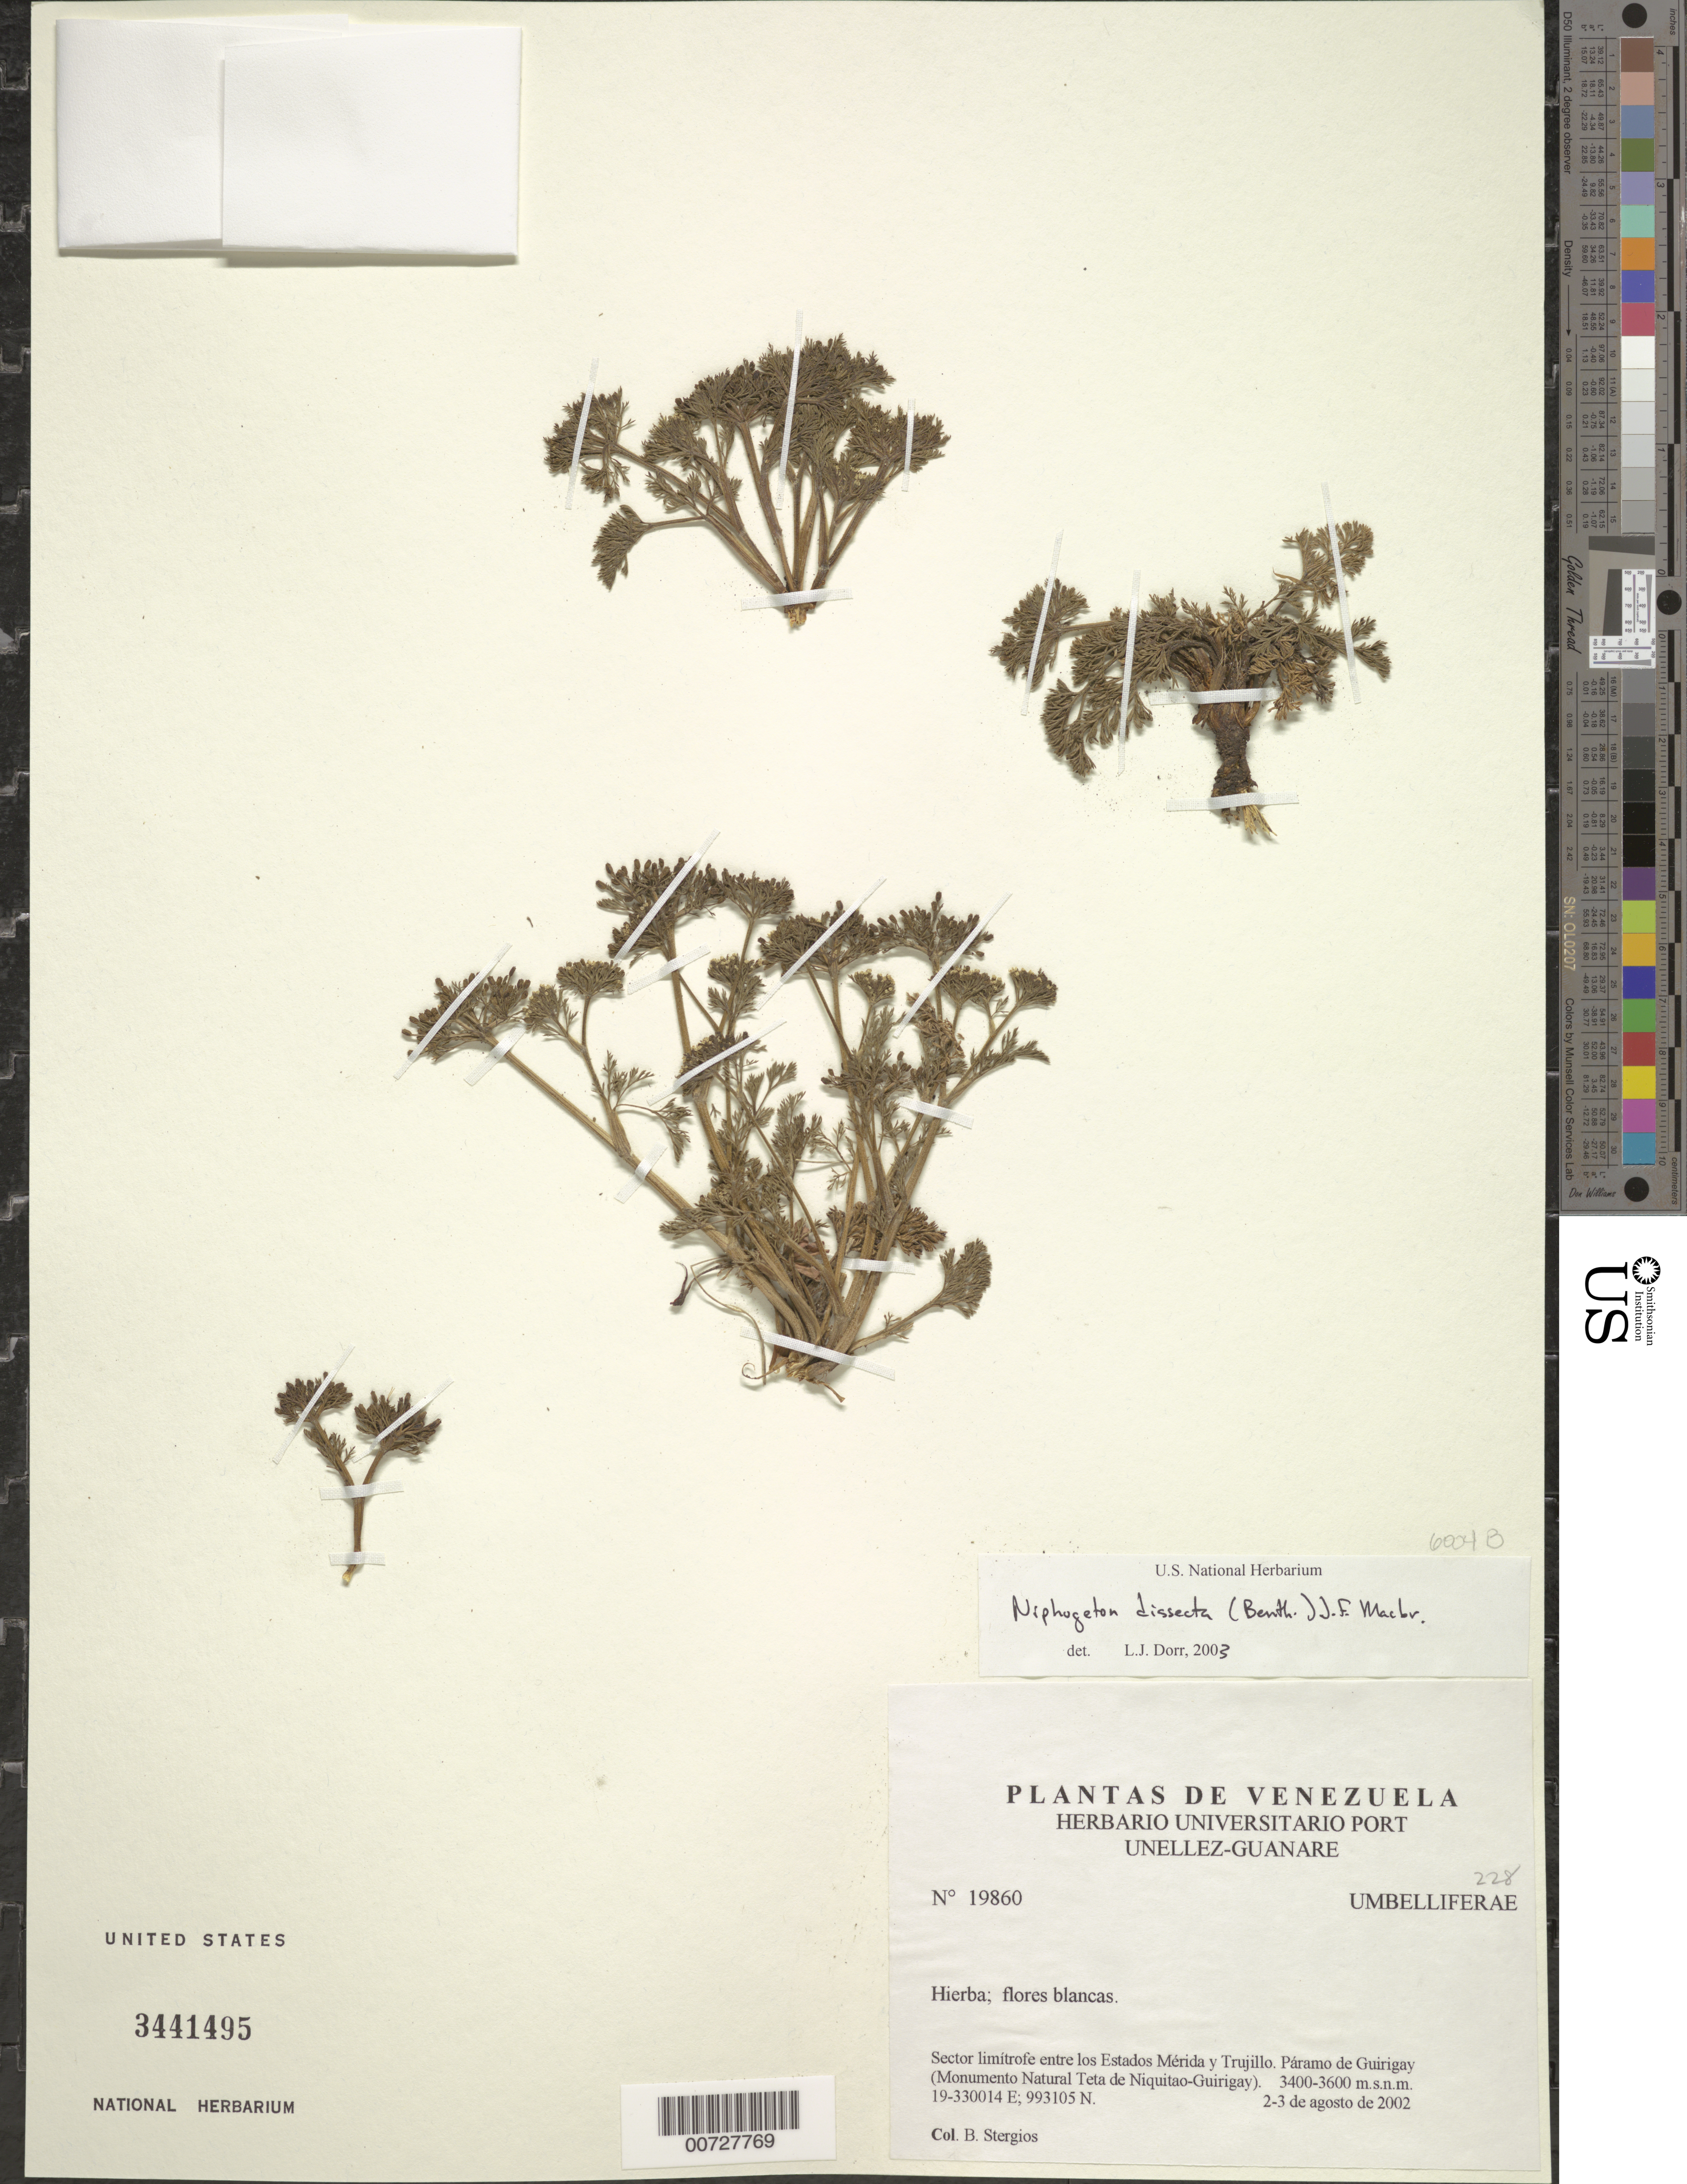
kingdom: Plantae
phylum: Tracheophyta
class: Magnoliopsida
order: Apiales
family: Apiaceae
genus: Niphogeton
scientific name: Niphogeton dissecta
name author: (Benth.) J.F. Macbr.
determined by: Dorr, L. J., (BOT), Smithsonian Institution - National Museum of Natural History (UNITED STATES)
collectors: B. G. Stergios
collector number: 19860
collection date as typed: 02 Aug 2002 to 03 Aug 2002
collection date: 2002-08-02/2002-08-03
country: Venezuela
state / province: Trujillo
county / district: Boconó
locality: Páramo de Guirigay (Monumento Natural Teta de Niquitao-Guirigay). Sector limítrofe entre los Estados Mérida y Trujillo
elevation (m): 3400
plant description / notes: PORT, US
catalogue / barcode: US 3441495